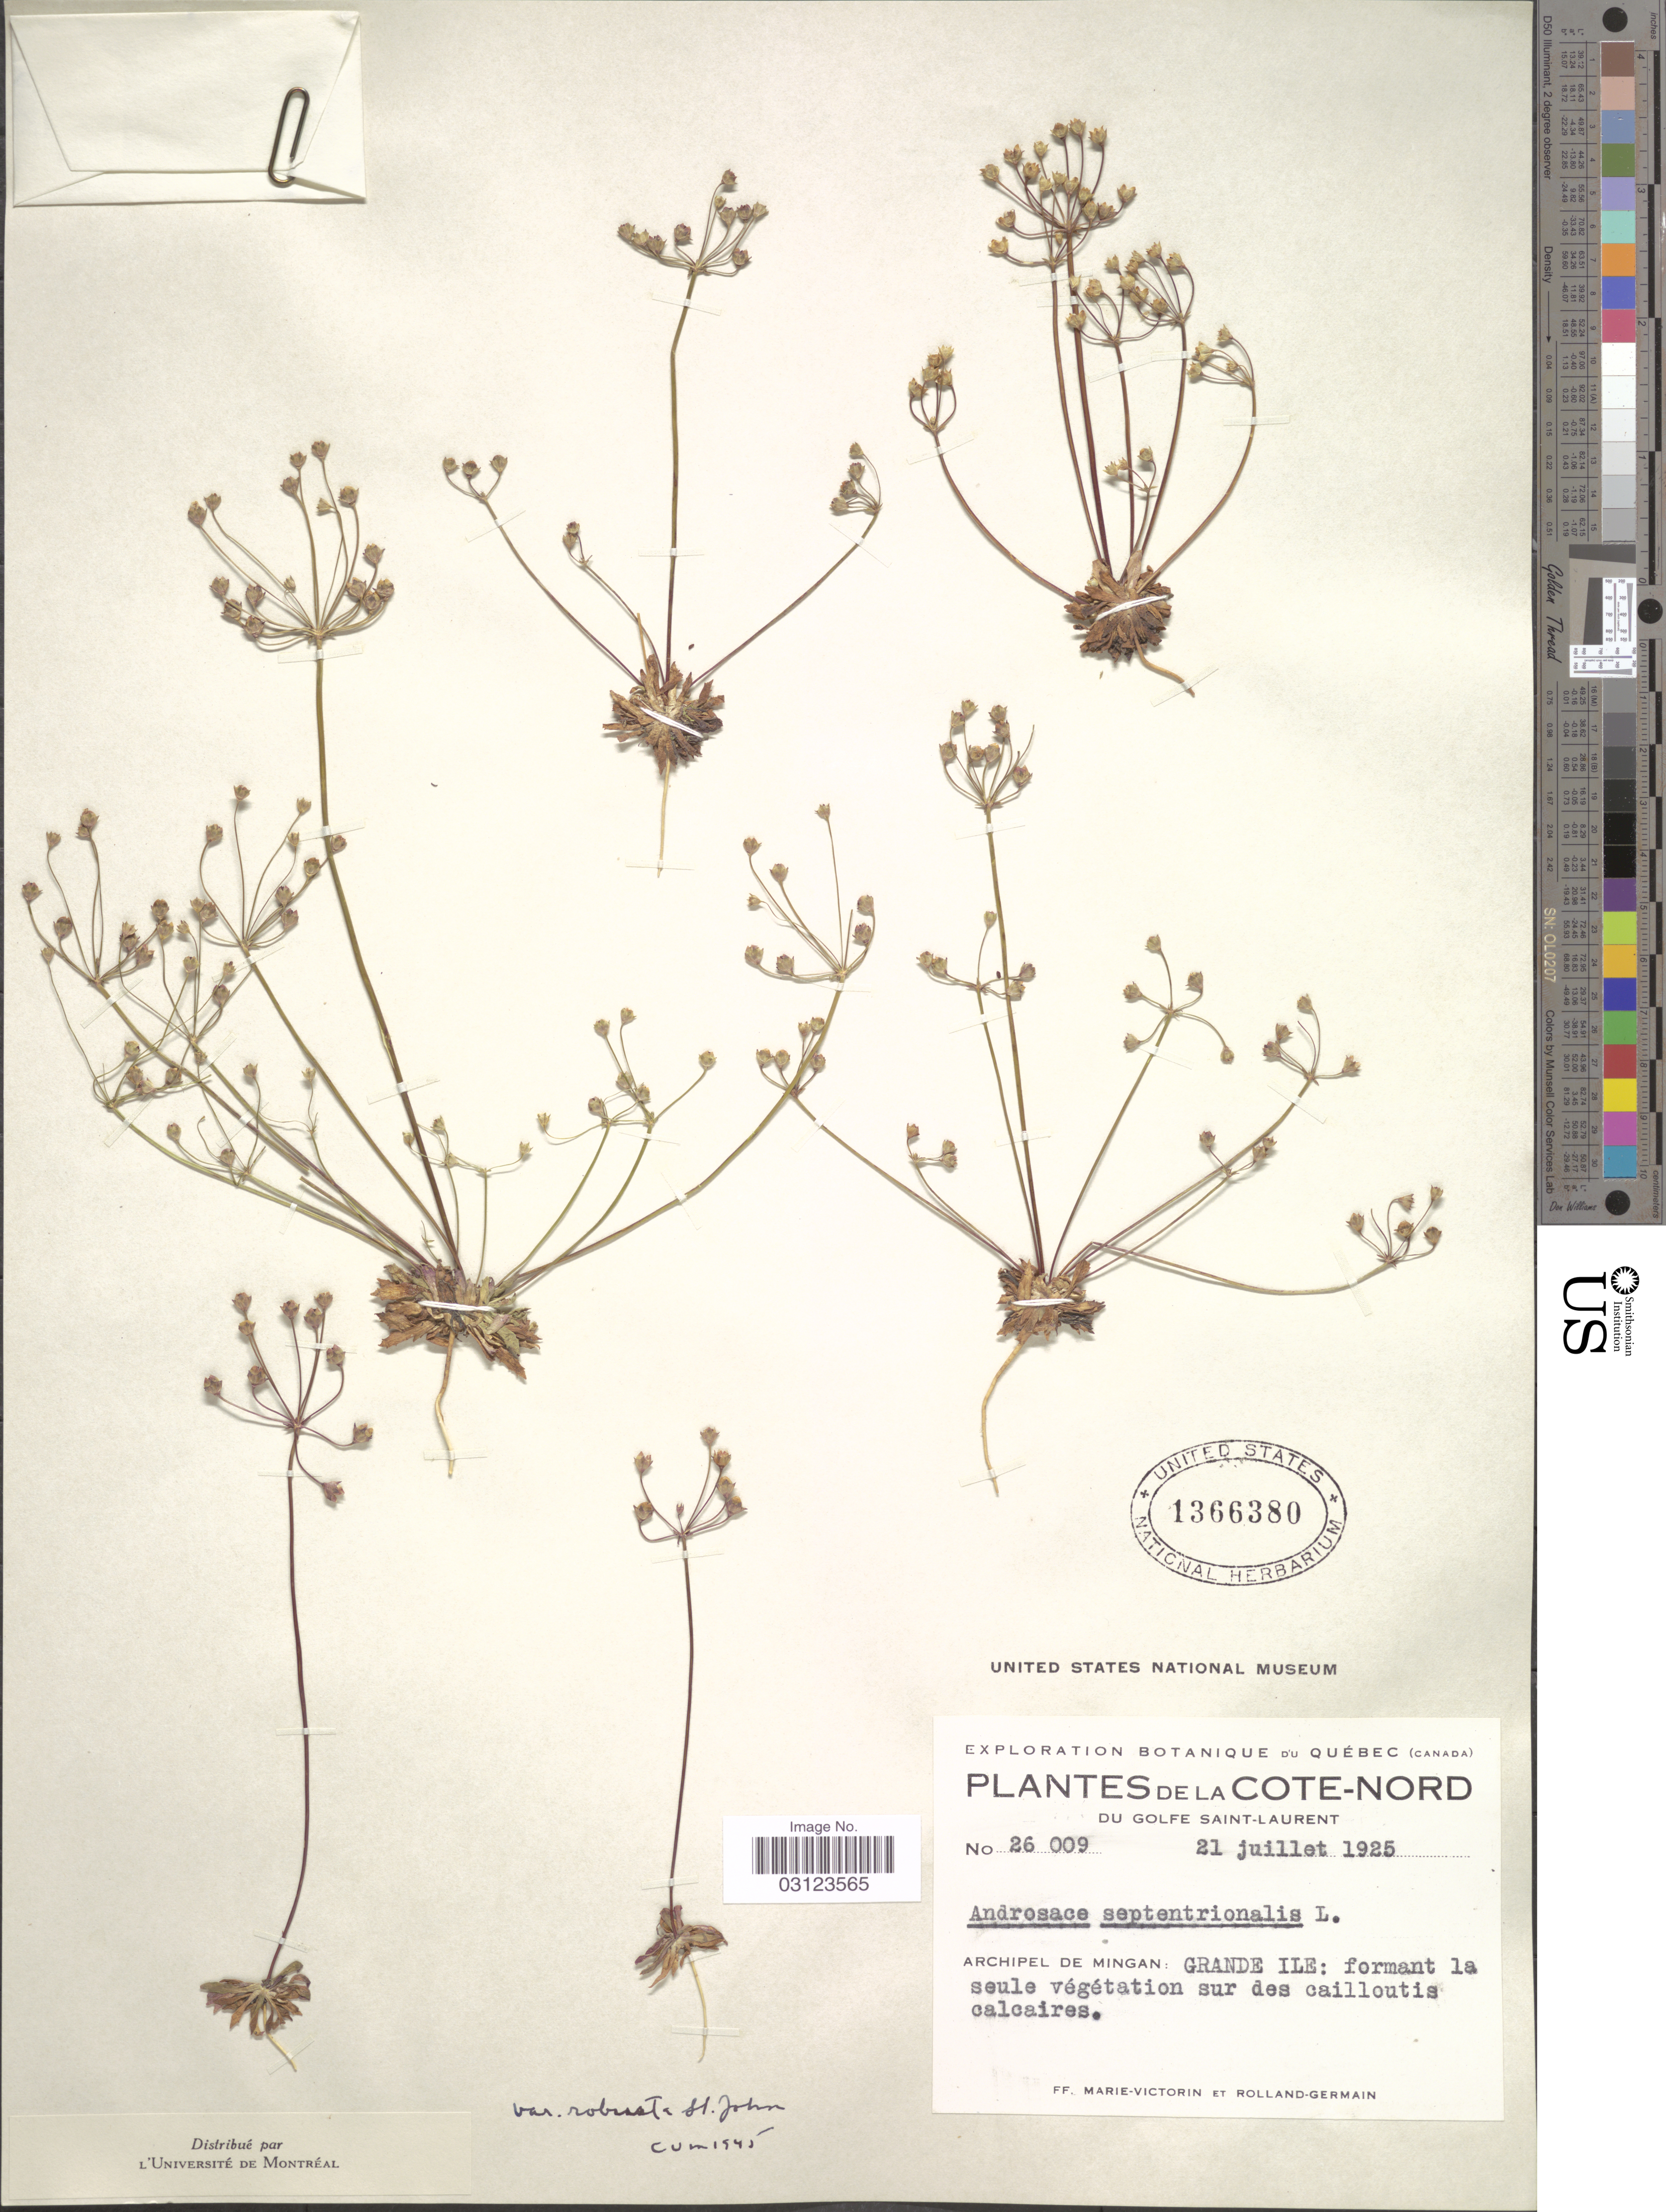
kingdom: Plantae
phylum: Tracheophyta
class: Magnoliopsida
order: Ericales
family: Primulaceae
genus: Androsace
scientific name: Androsace septentrionalis subsp. robusta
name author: (H. St. John) G.T. Robbins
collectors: F. Marie-Victorin & Rolland-Germain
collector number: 26009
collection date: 1925-07-21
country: Canada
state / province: Quebec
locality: Cote-Nord du Golfe Saint-Laurent. Archipel de Mingan: Grande Ile.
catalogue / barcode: US 1366380